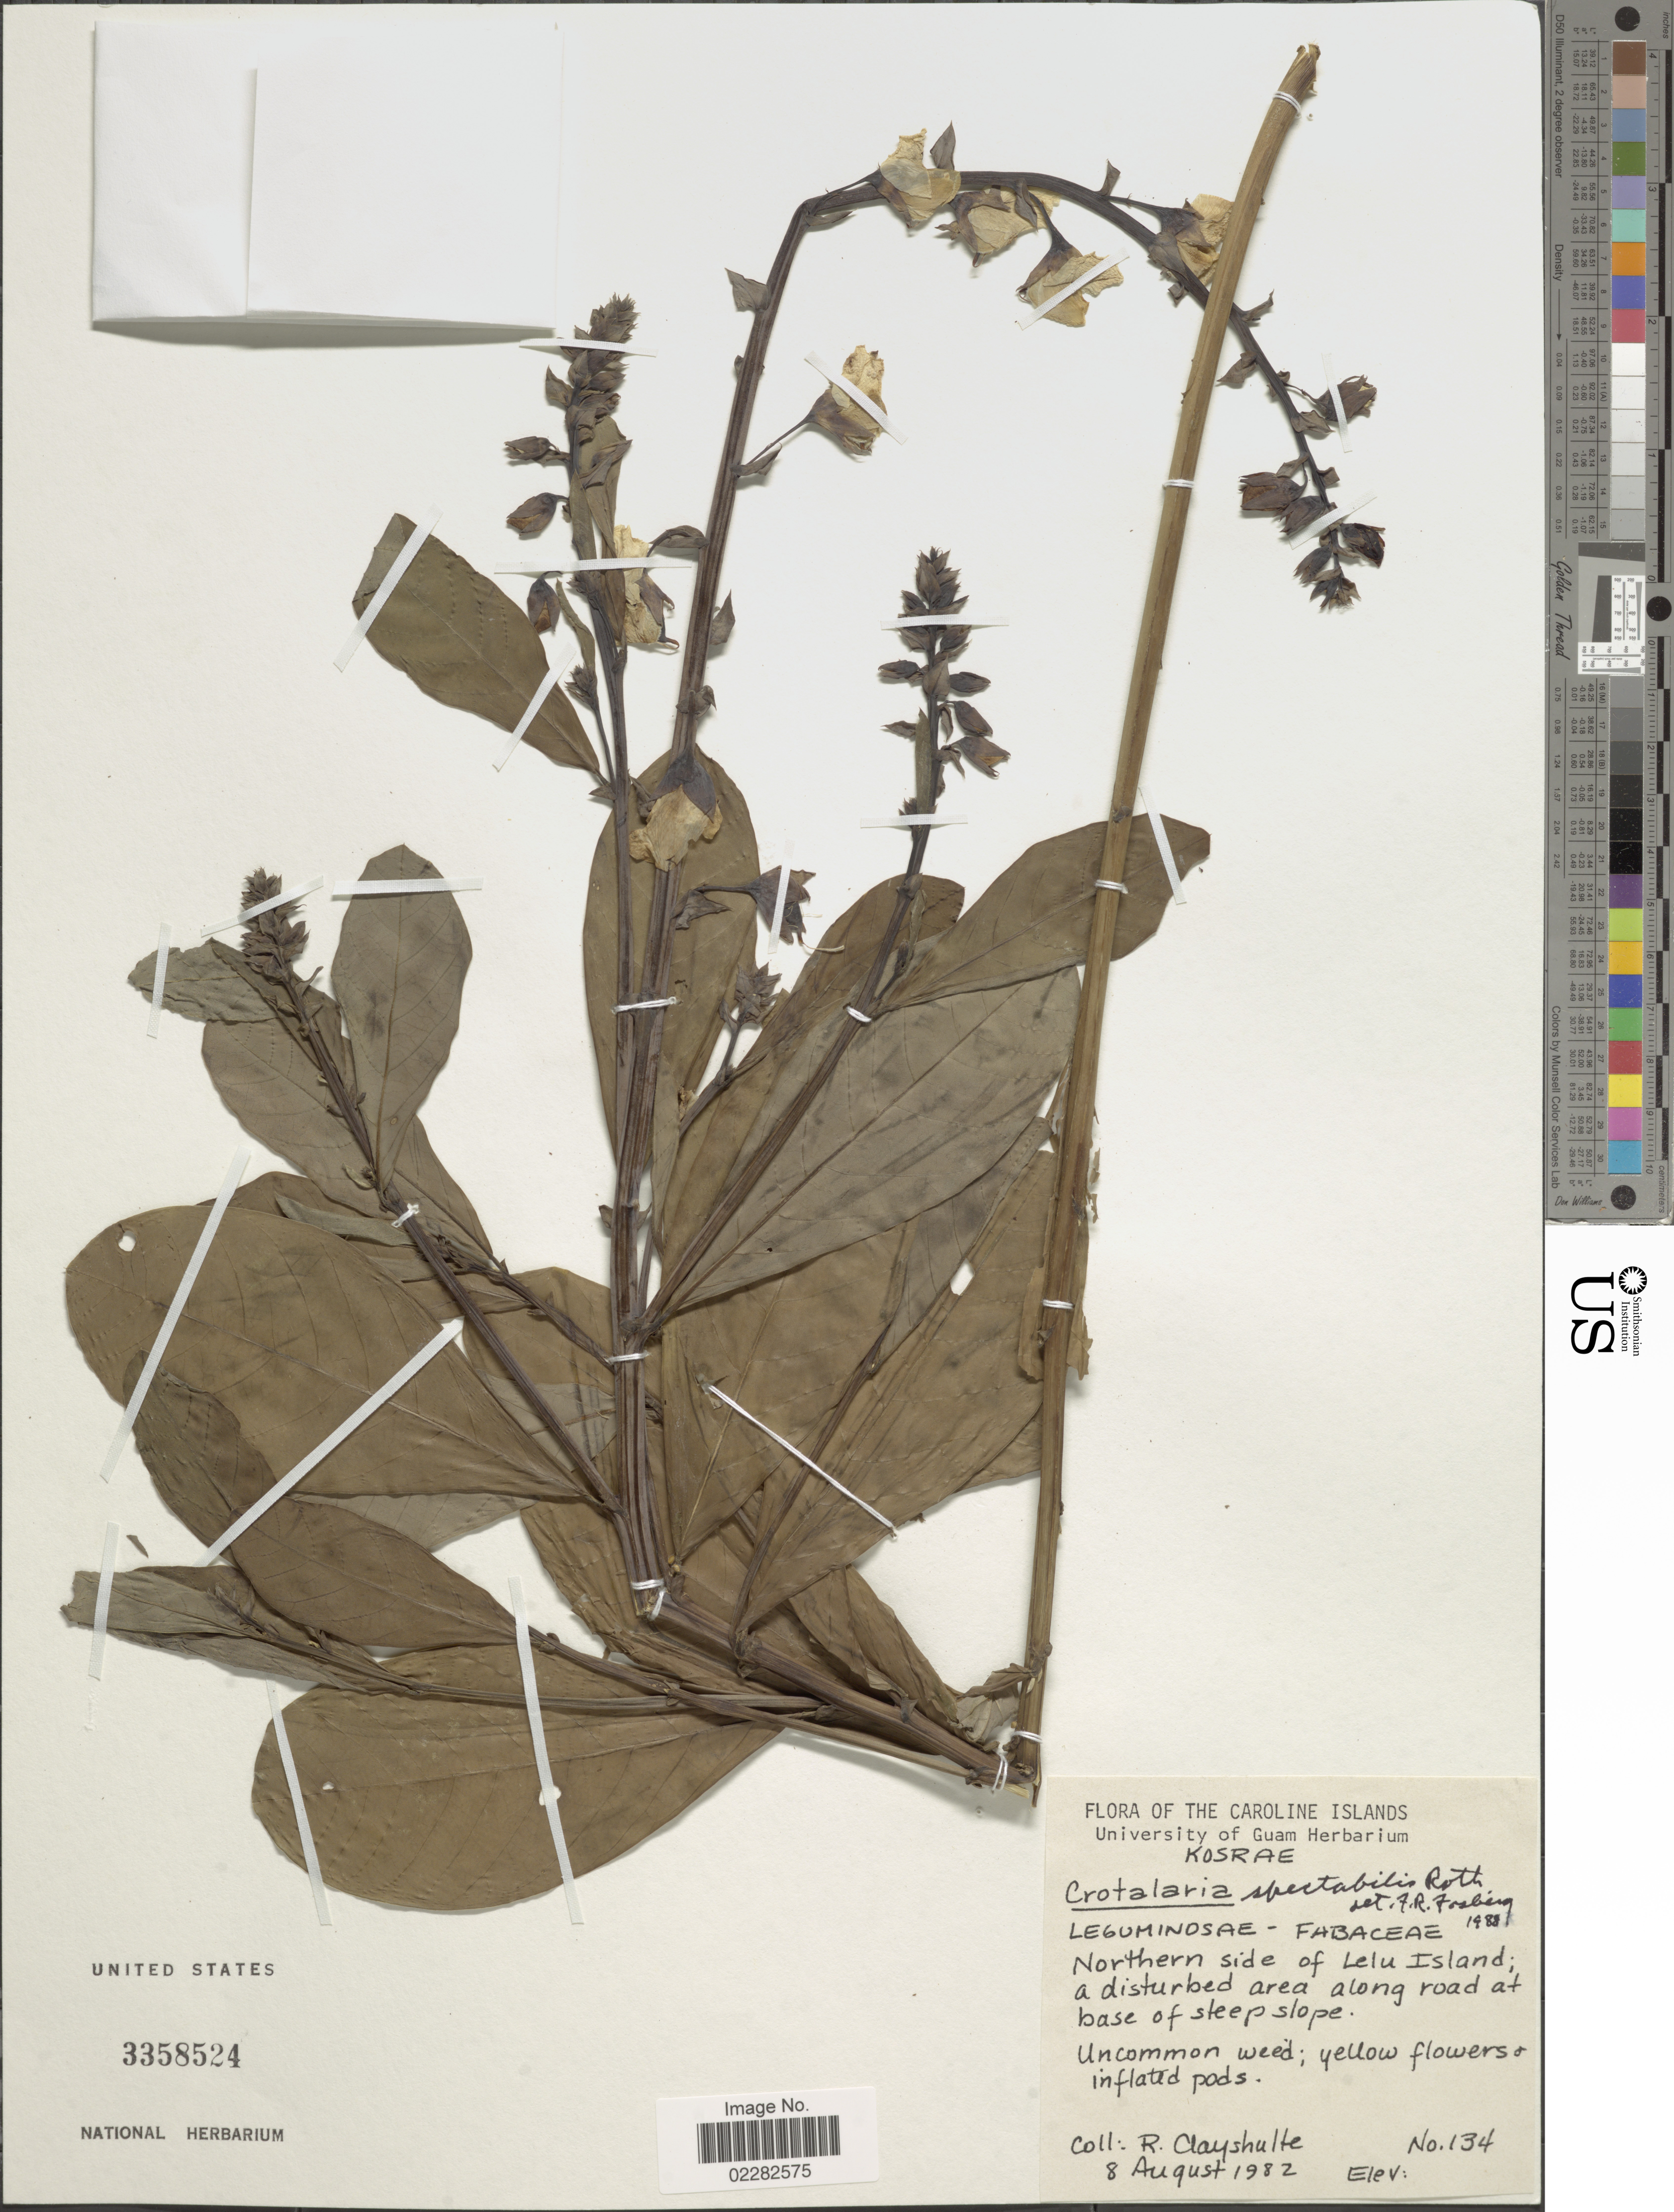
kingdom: Plantae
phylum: Tracheophyta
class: Magnoliopsida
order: Fabales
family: Fabaceae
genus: Crotalaria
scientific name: Crotalaria spectabilis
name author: Roth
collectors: R. Clayshulte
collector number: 134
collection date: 1982-08-08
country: Micronesia, Federated States of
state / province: Kosrae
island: Lelu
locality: Caroline Islands, northern side of Lelu Island; a disturbed area along road at base of steep slope.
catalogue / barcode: US 3358524